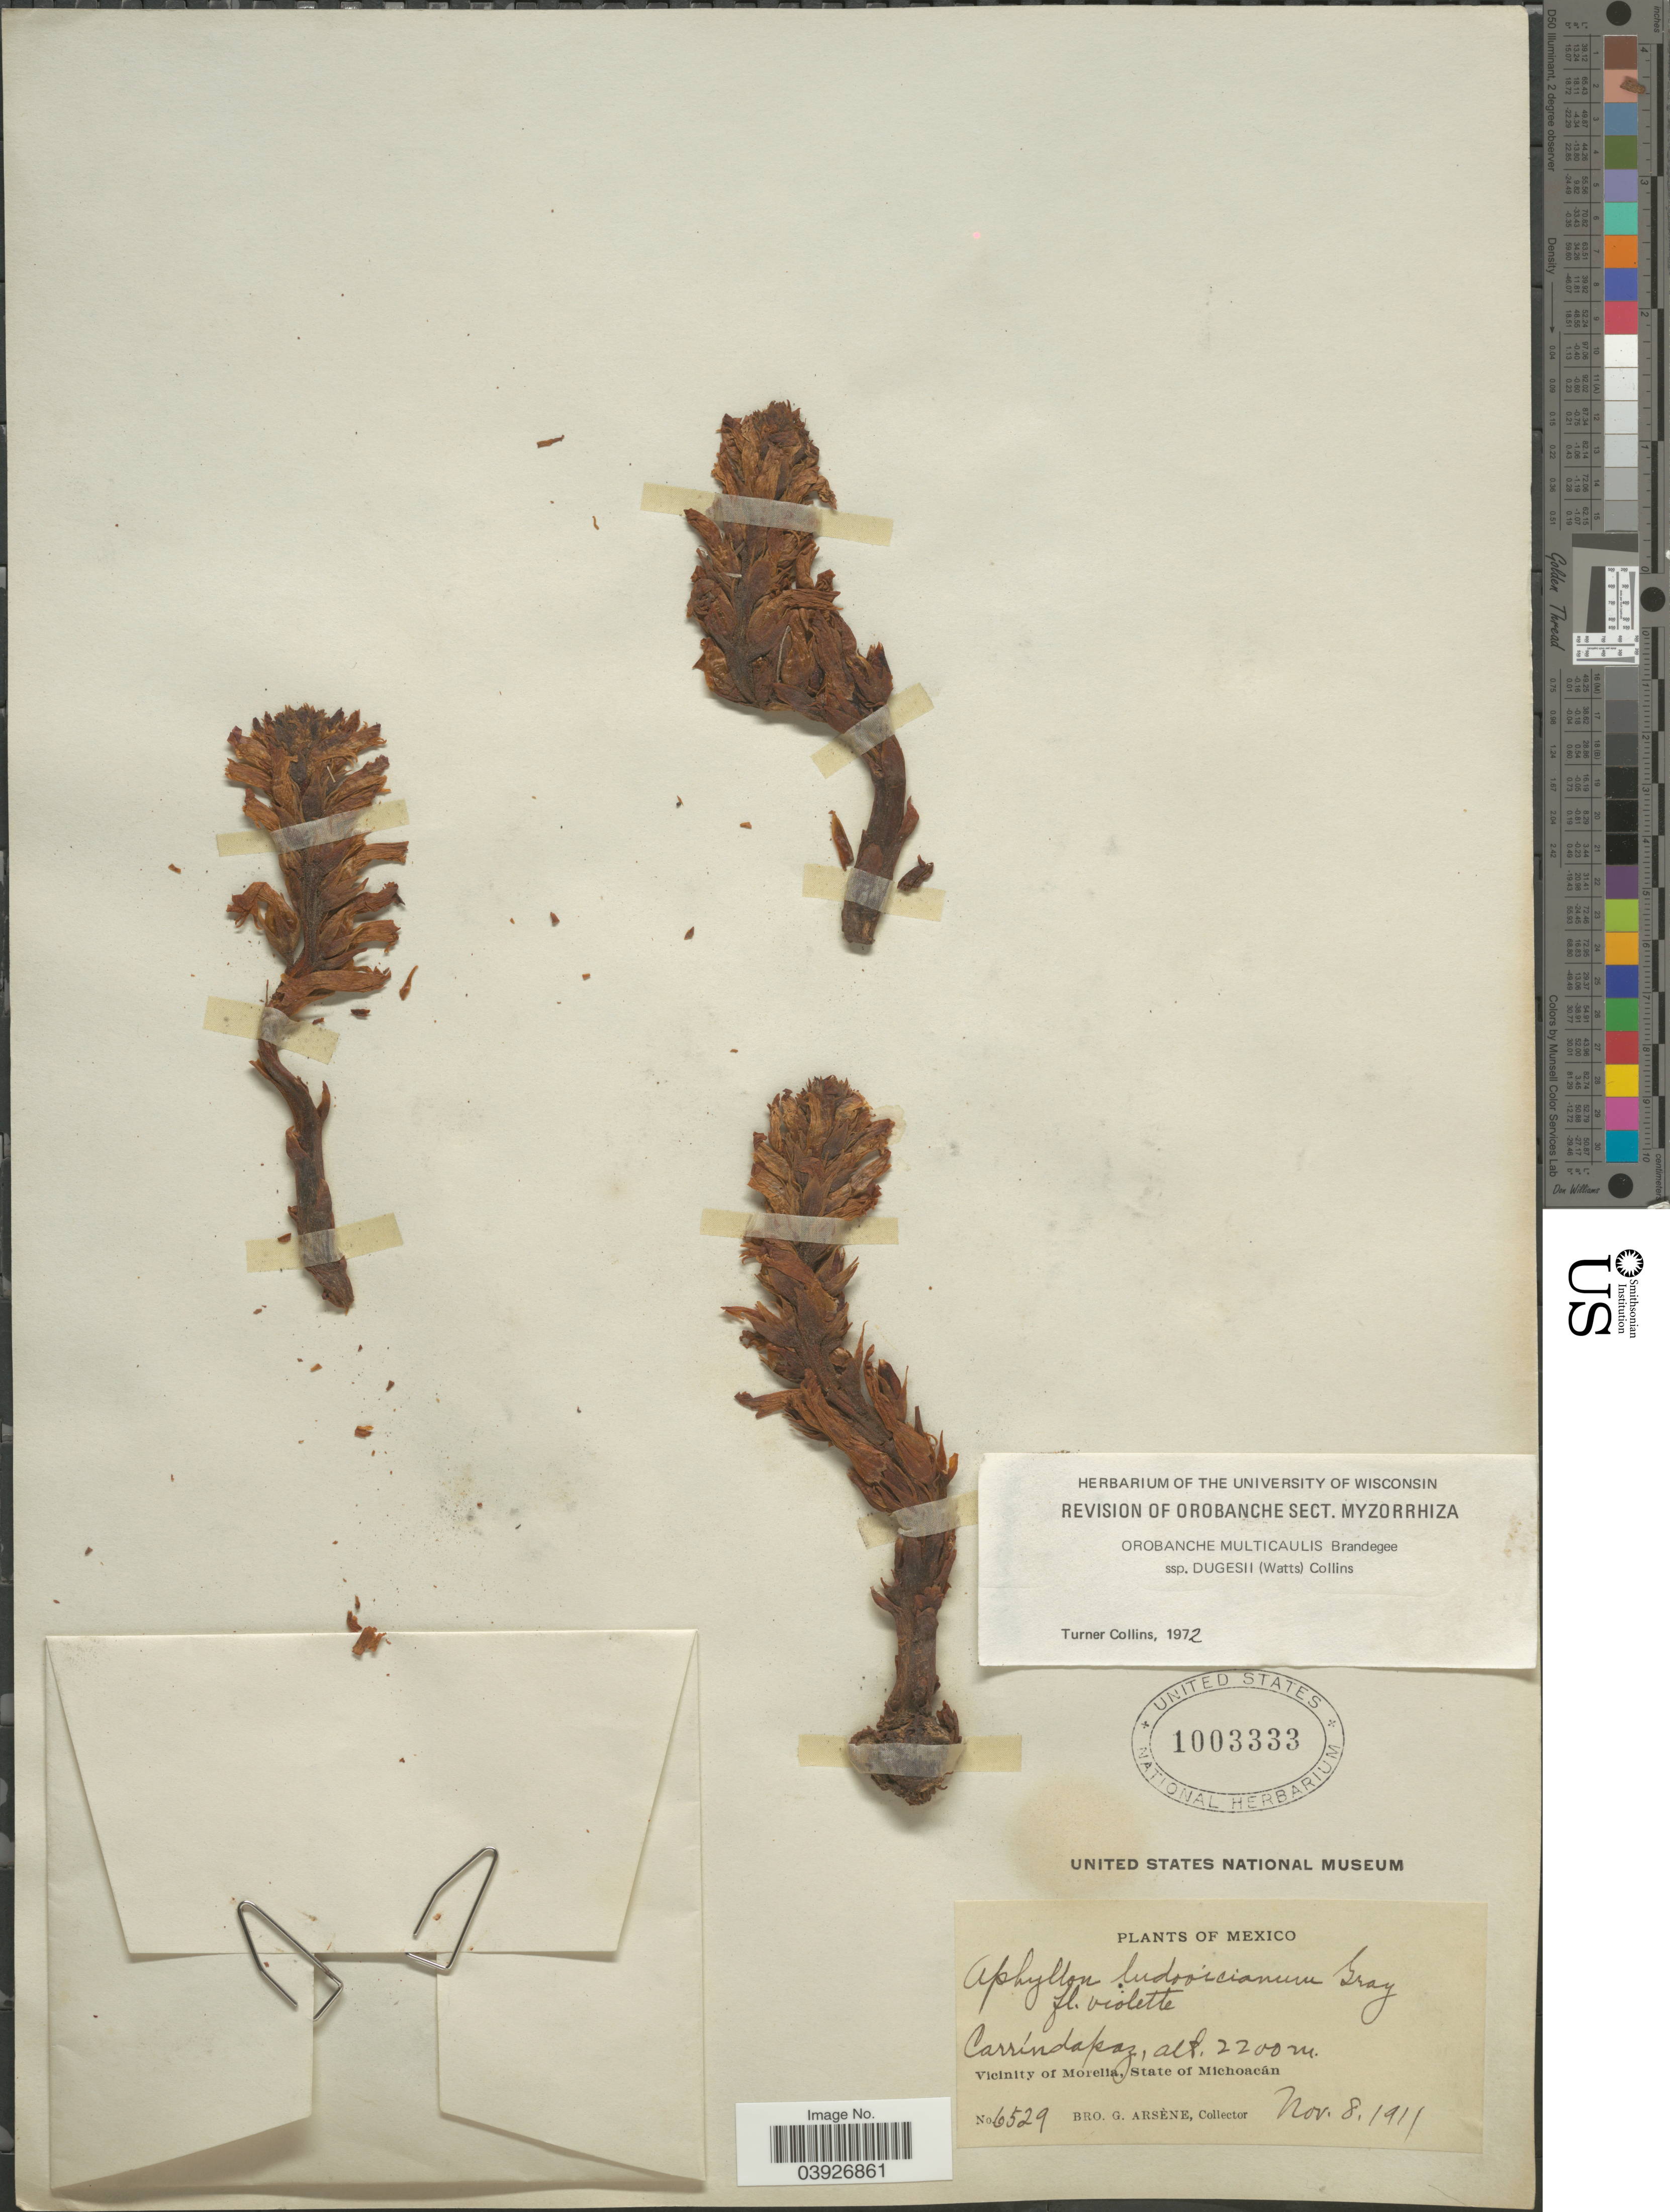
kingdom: Plantae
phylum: Tracheophyta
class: Magnoliopsida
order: Lamiales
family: Orobanchaceae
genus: Orobanche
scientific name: Orobanche dugesii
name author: (S. Watson) Munz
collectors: Bro. G. Arsène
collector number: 6529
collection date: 1911-11-08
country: Mexico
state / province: Michoacán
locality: Carríndapaz. Vicinity of Morelia.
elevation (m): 2200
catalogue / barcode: US 1003333